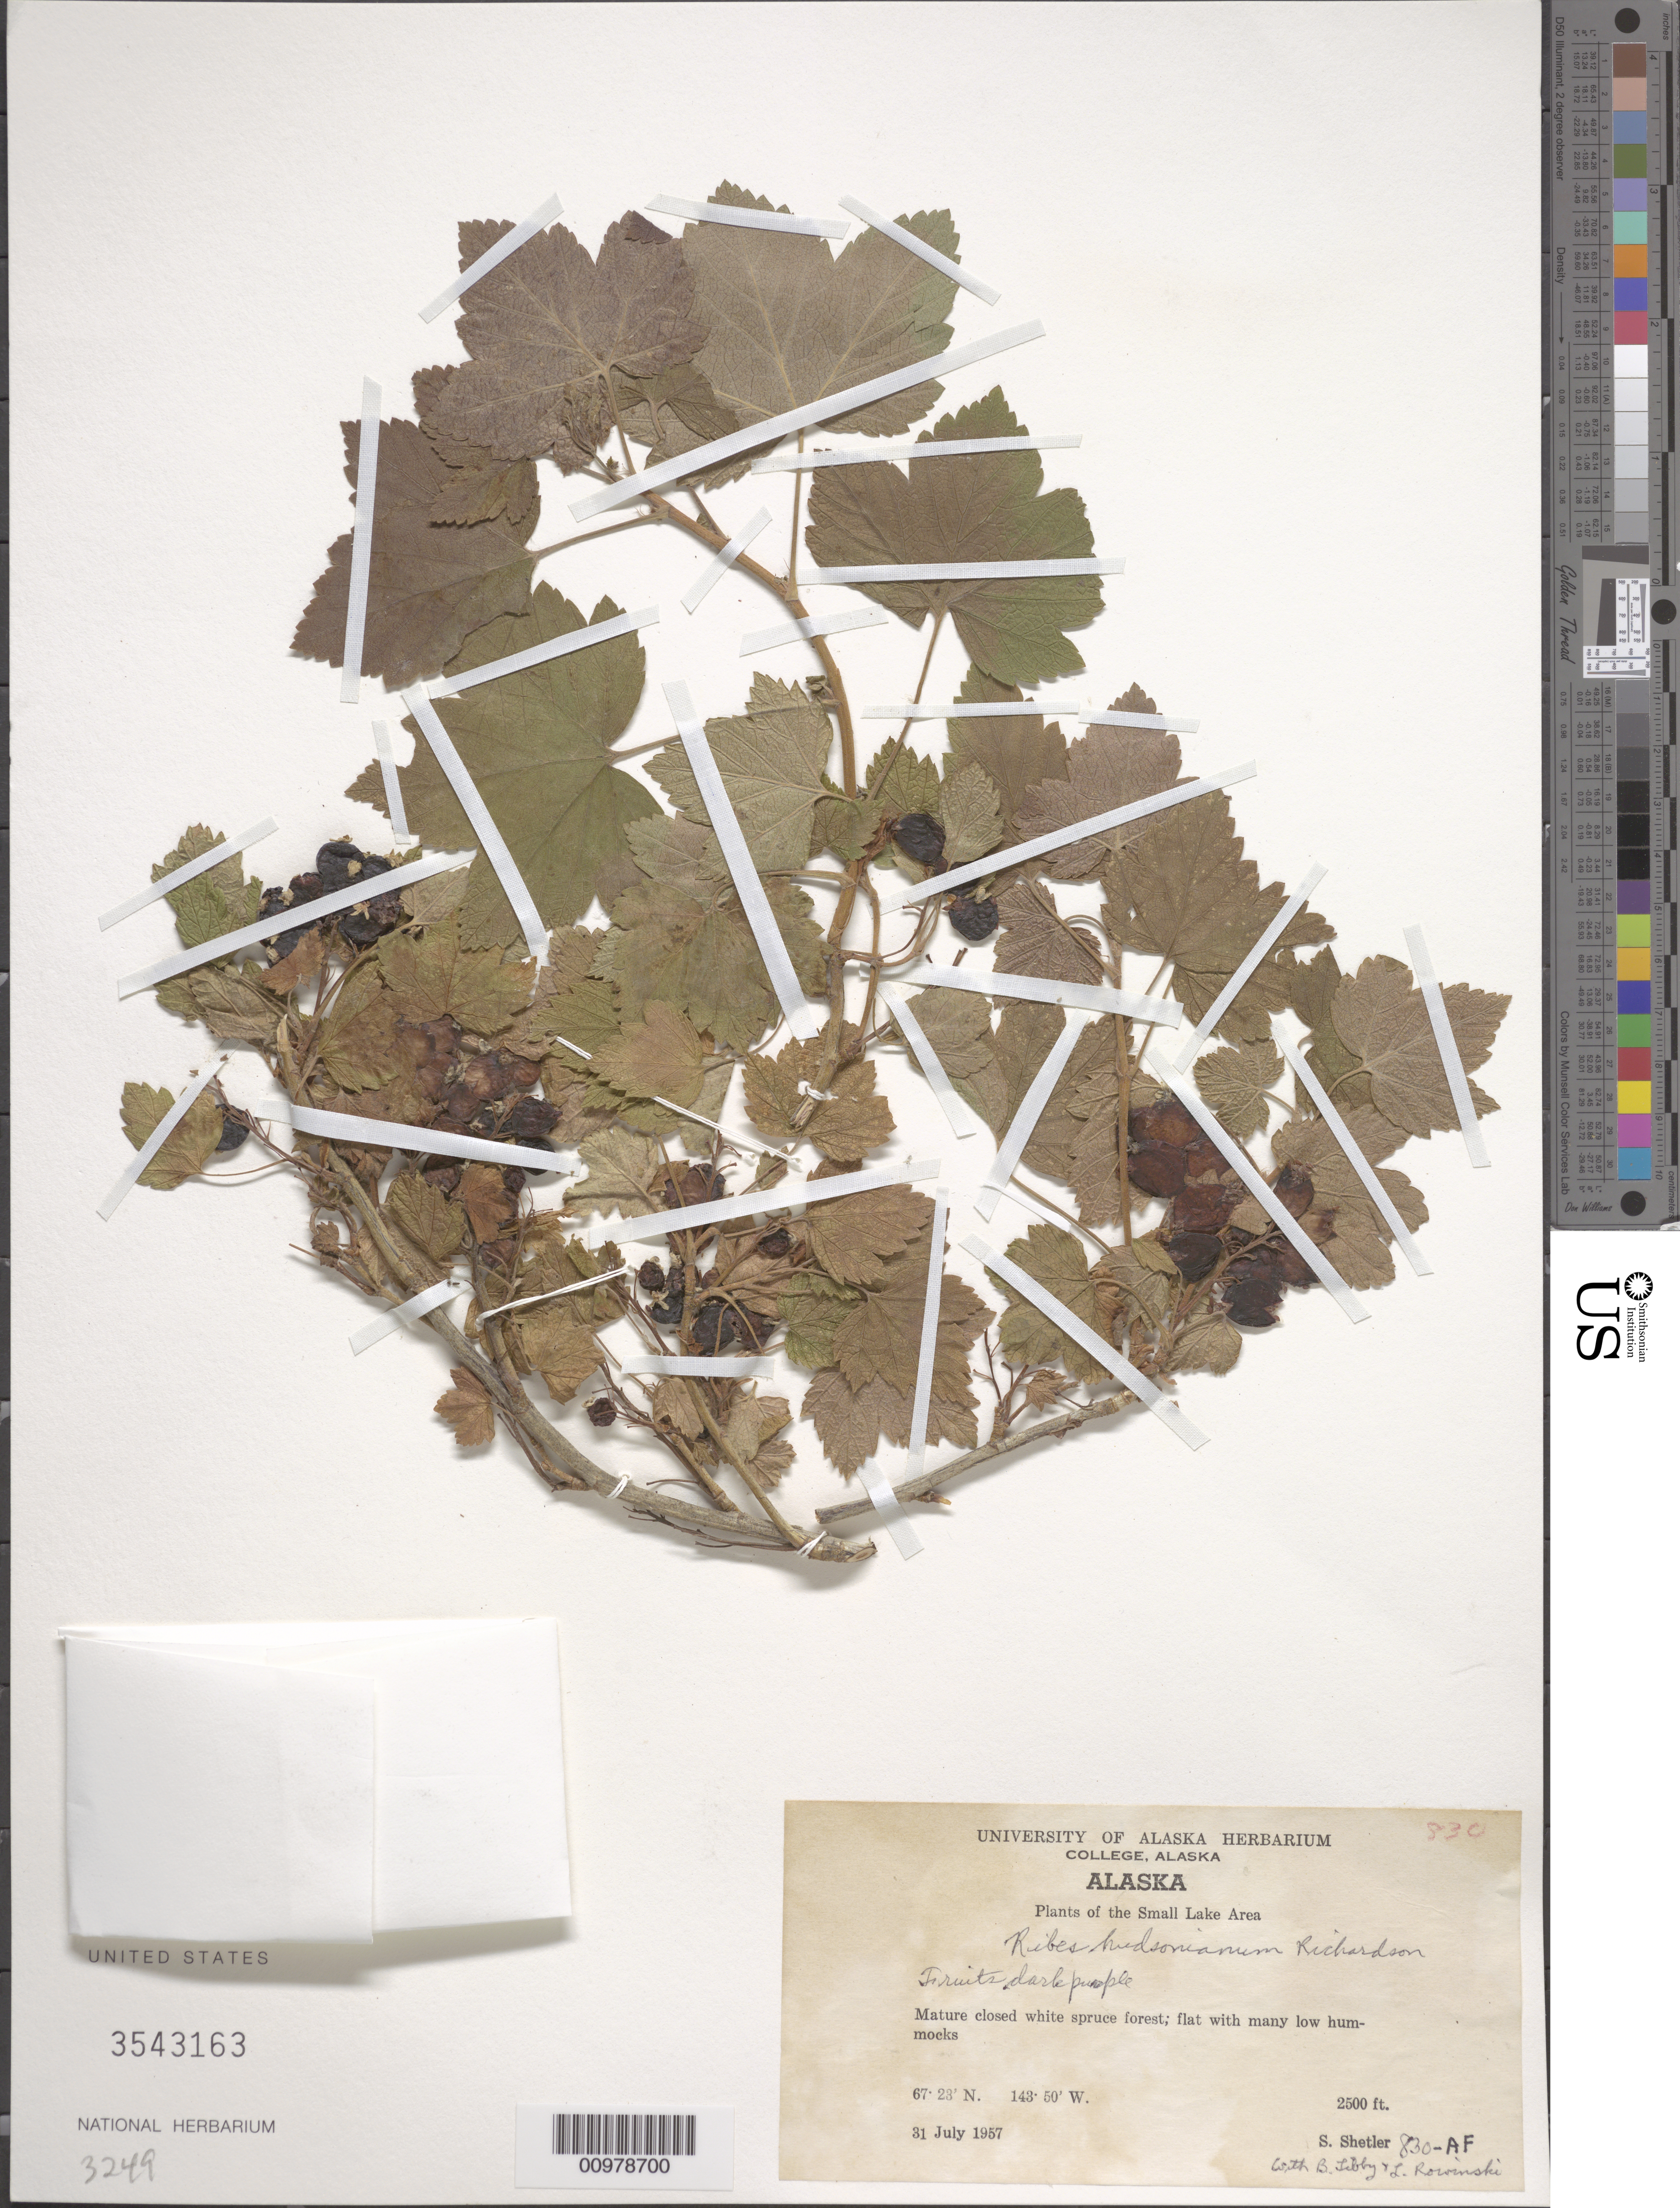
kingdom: Plantae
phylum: Tracheophyta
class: Magnoliopsida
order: Saxifragales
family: Grossulariaceae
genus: Ribes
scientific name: Ribes hudsonianum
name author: Richardson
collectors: S. Shetler, B. Libby & L. Rowinski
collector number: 830-AF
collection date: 1957-07-31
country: United States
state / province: Alaska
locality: The Small Lake Area.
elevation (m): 762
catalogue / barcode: US 3543163